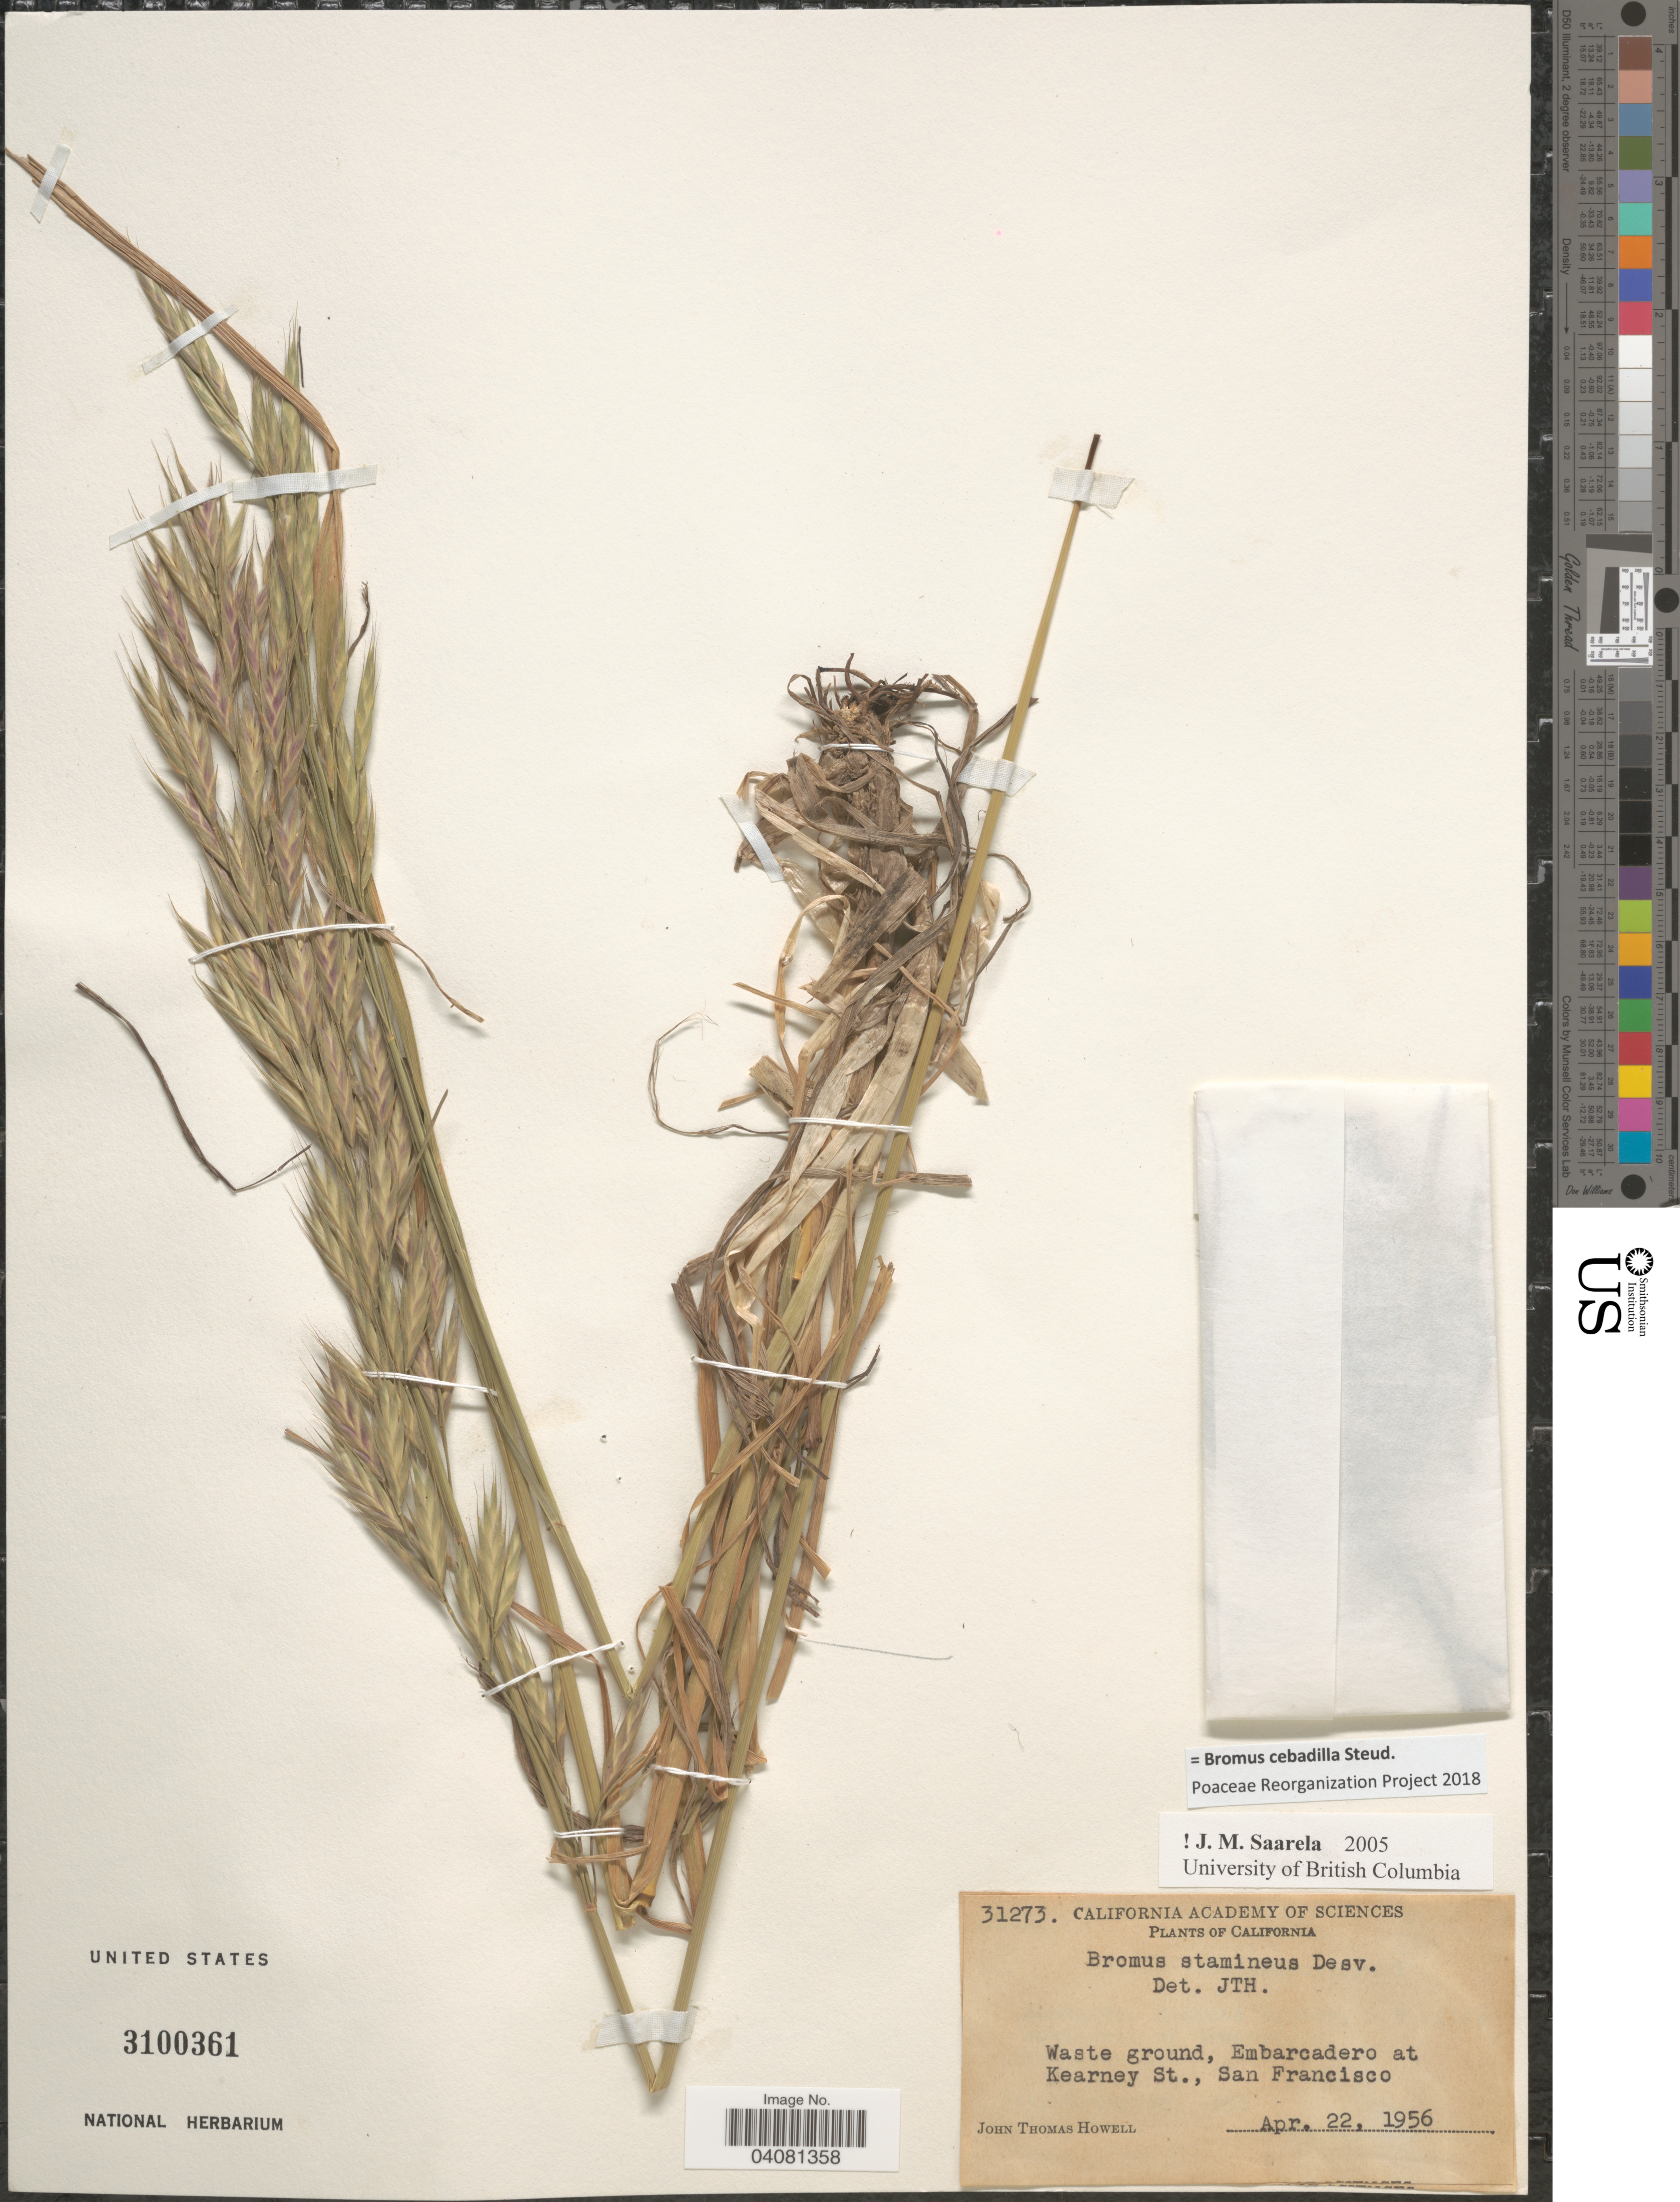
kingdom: Plantae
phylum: Tracheophyta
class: Liliopsida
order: Poales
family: Poaceae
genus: Bromus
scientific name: Bromus cebadilla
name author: Steud.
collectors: J. T. Howell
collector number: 31273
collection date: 1956-04-22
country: United States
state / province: California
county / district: San Francisco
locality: Waste ground, Embarcadero at Kearney St., San Francisco.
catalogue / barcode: US 3100361